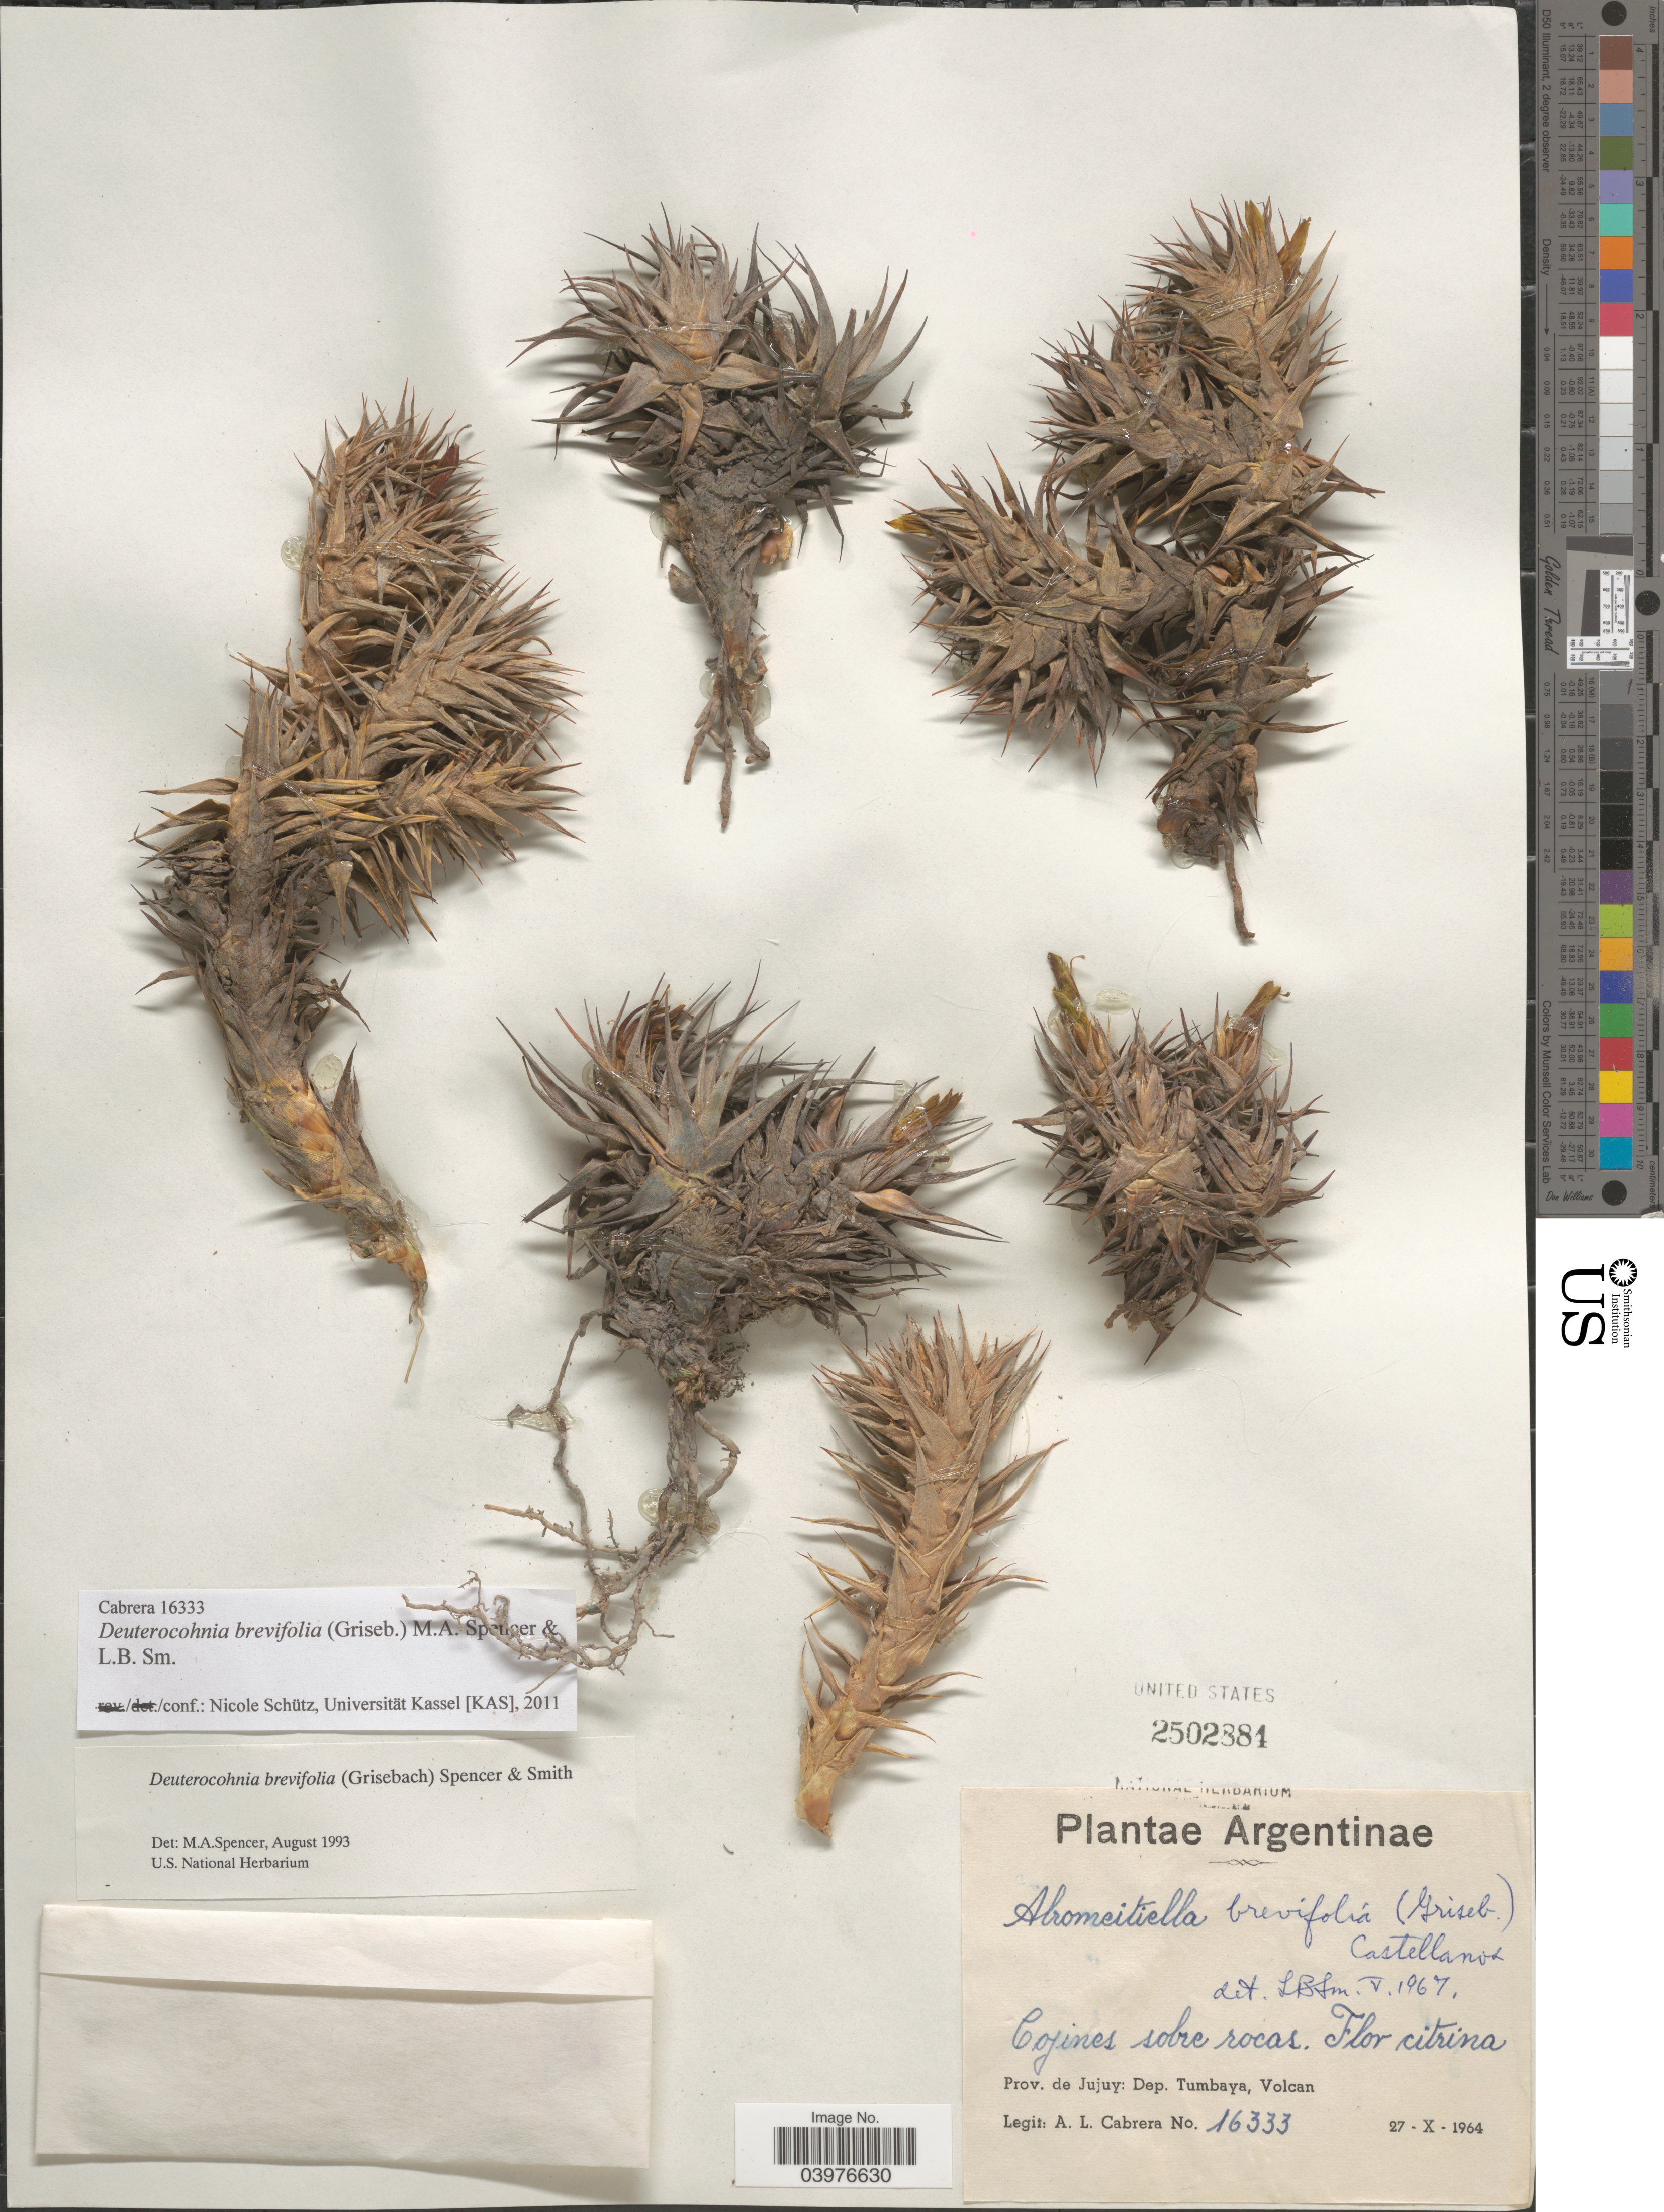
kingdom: Plantae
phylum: Tracheophyta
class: Liliopsida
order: Poales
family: Bromeliaceae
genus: Deuterocohnia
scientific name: Deuterocohnia brevifolia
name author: (Griseb.) M.A. Spencer & L.B. Sm.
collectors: A. L. Cabrera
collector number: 16333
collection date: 1964-10-27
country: Argentina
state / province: Jujuy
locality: Dep. Tumbaya, Volcan.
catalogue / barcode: US 2502884